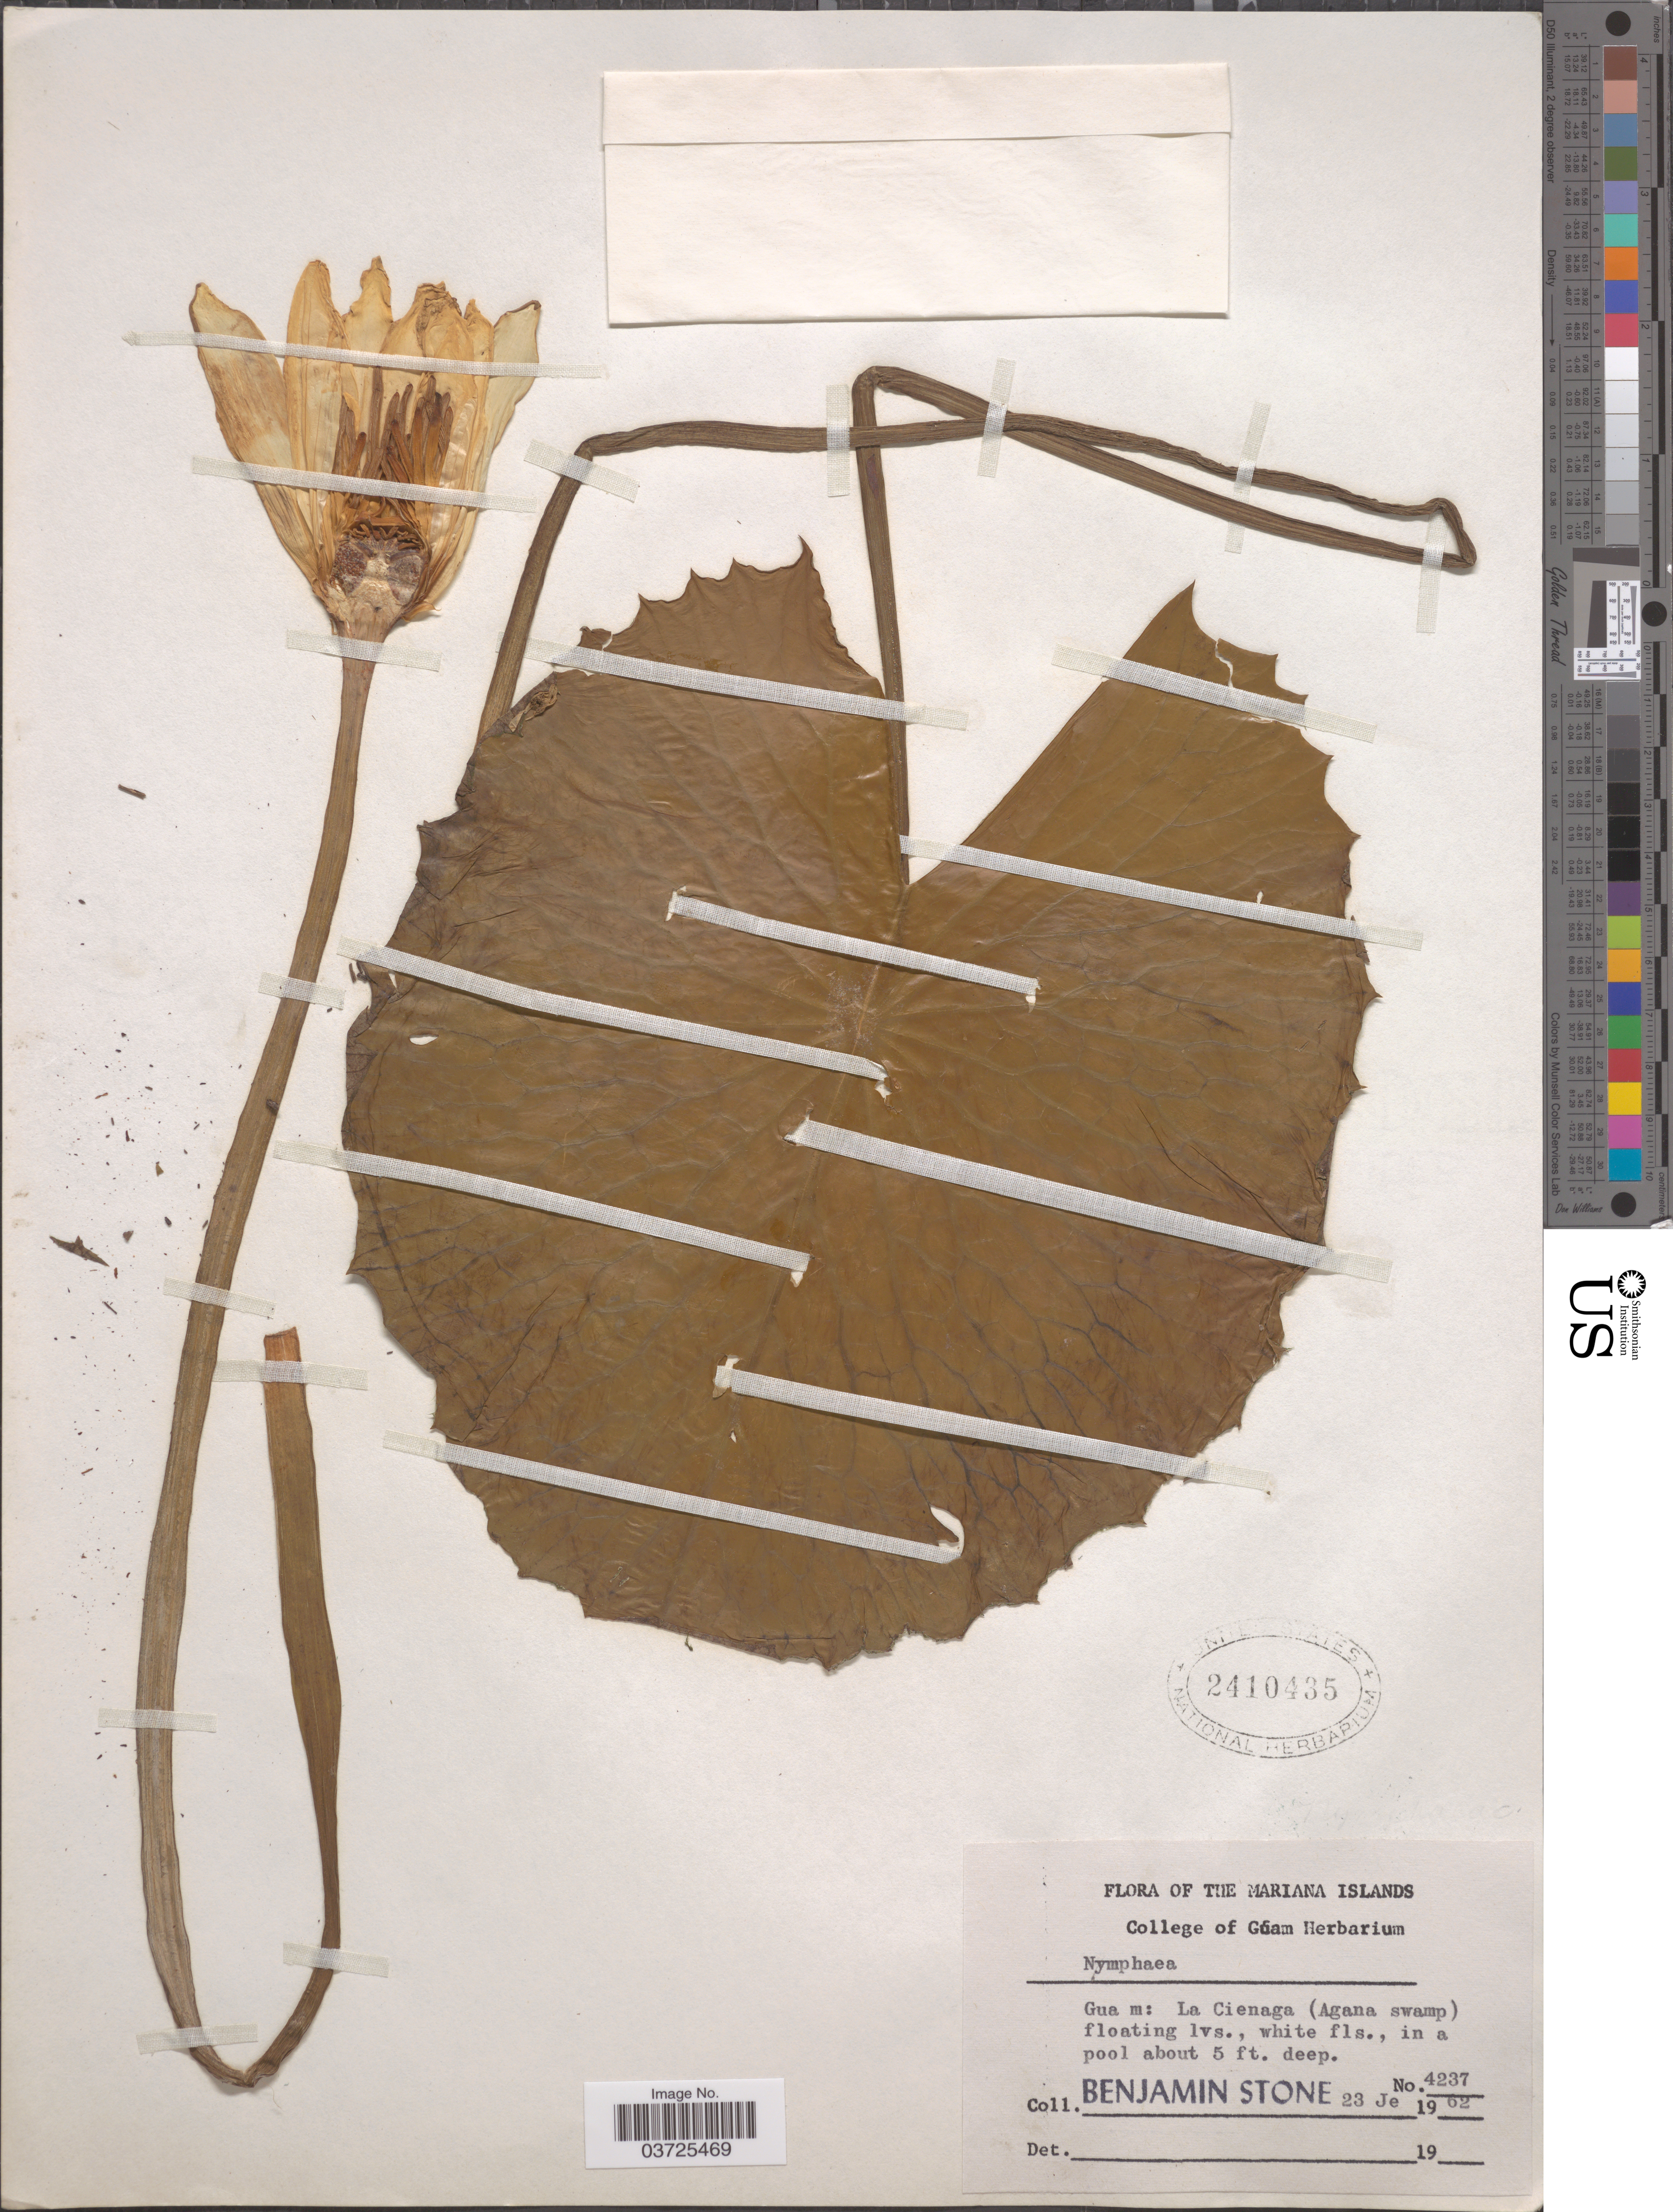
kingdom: Plantae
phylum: Tracheophyta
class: Magnoliopsida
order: Nymphaeales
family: Nymphaeaceae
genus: Nymphaea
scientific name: Nymphaea sp.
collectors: B. C. Stone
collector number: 4237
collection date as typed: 23 Je 1962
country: Guam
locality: The Mariana Islands. La Cienaga (Agana swamp).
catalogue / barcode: US 2410435